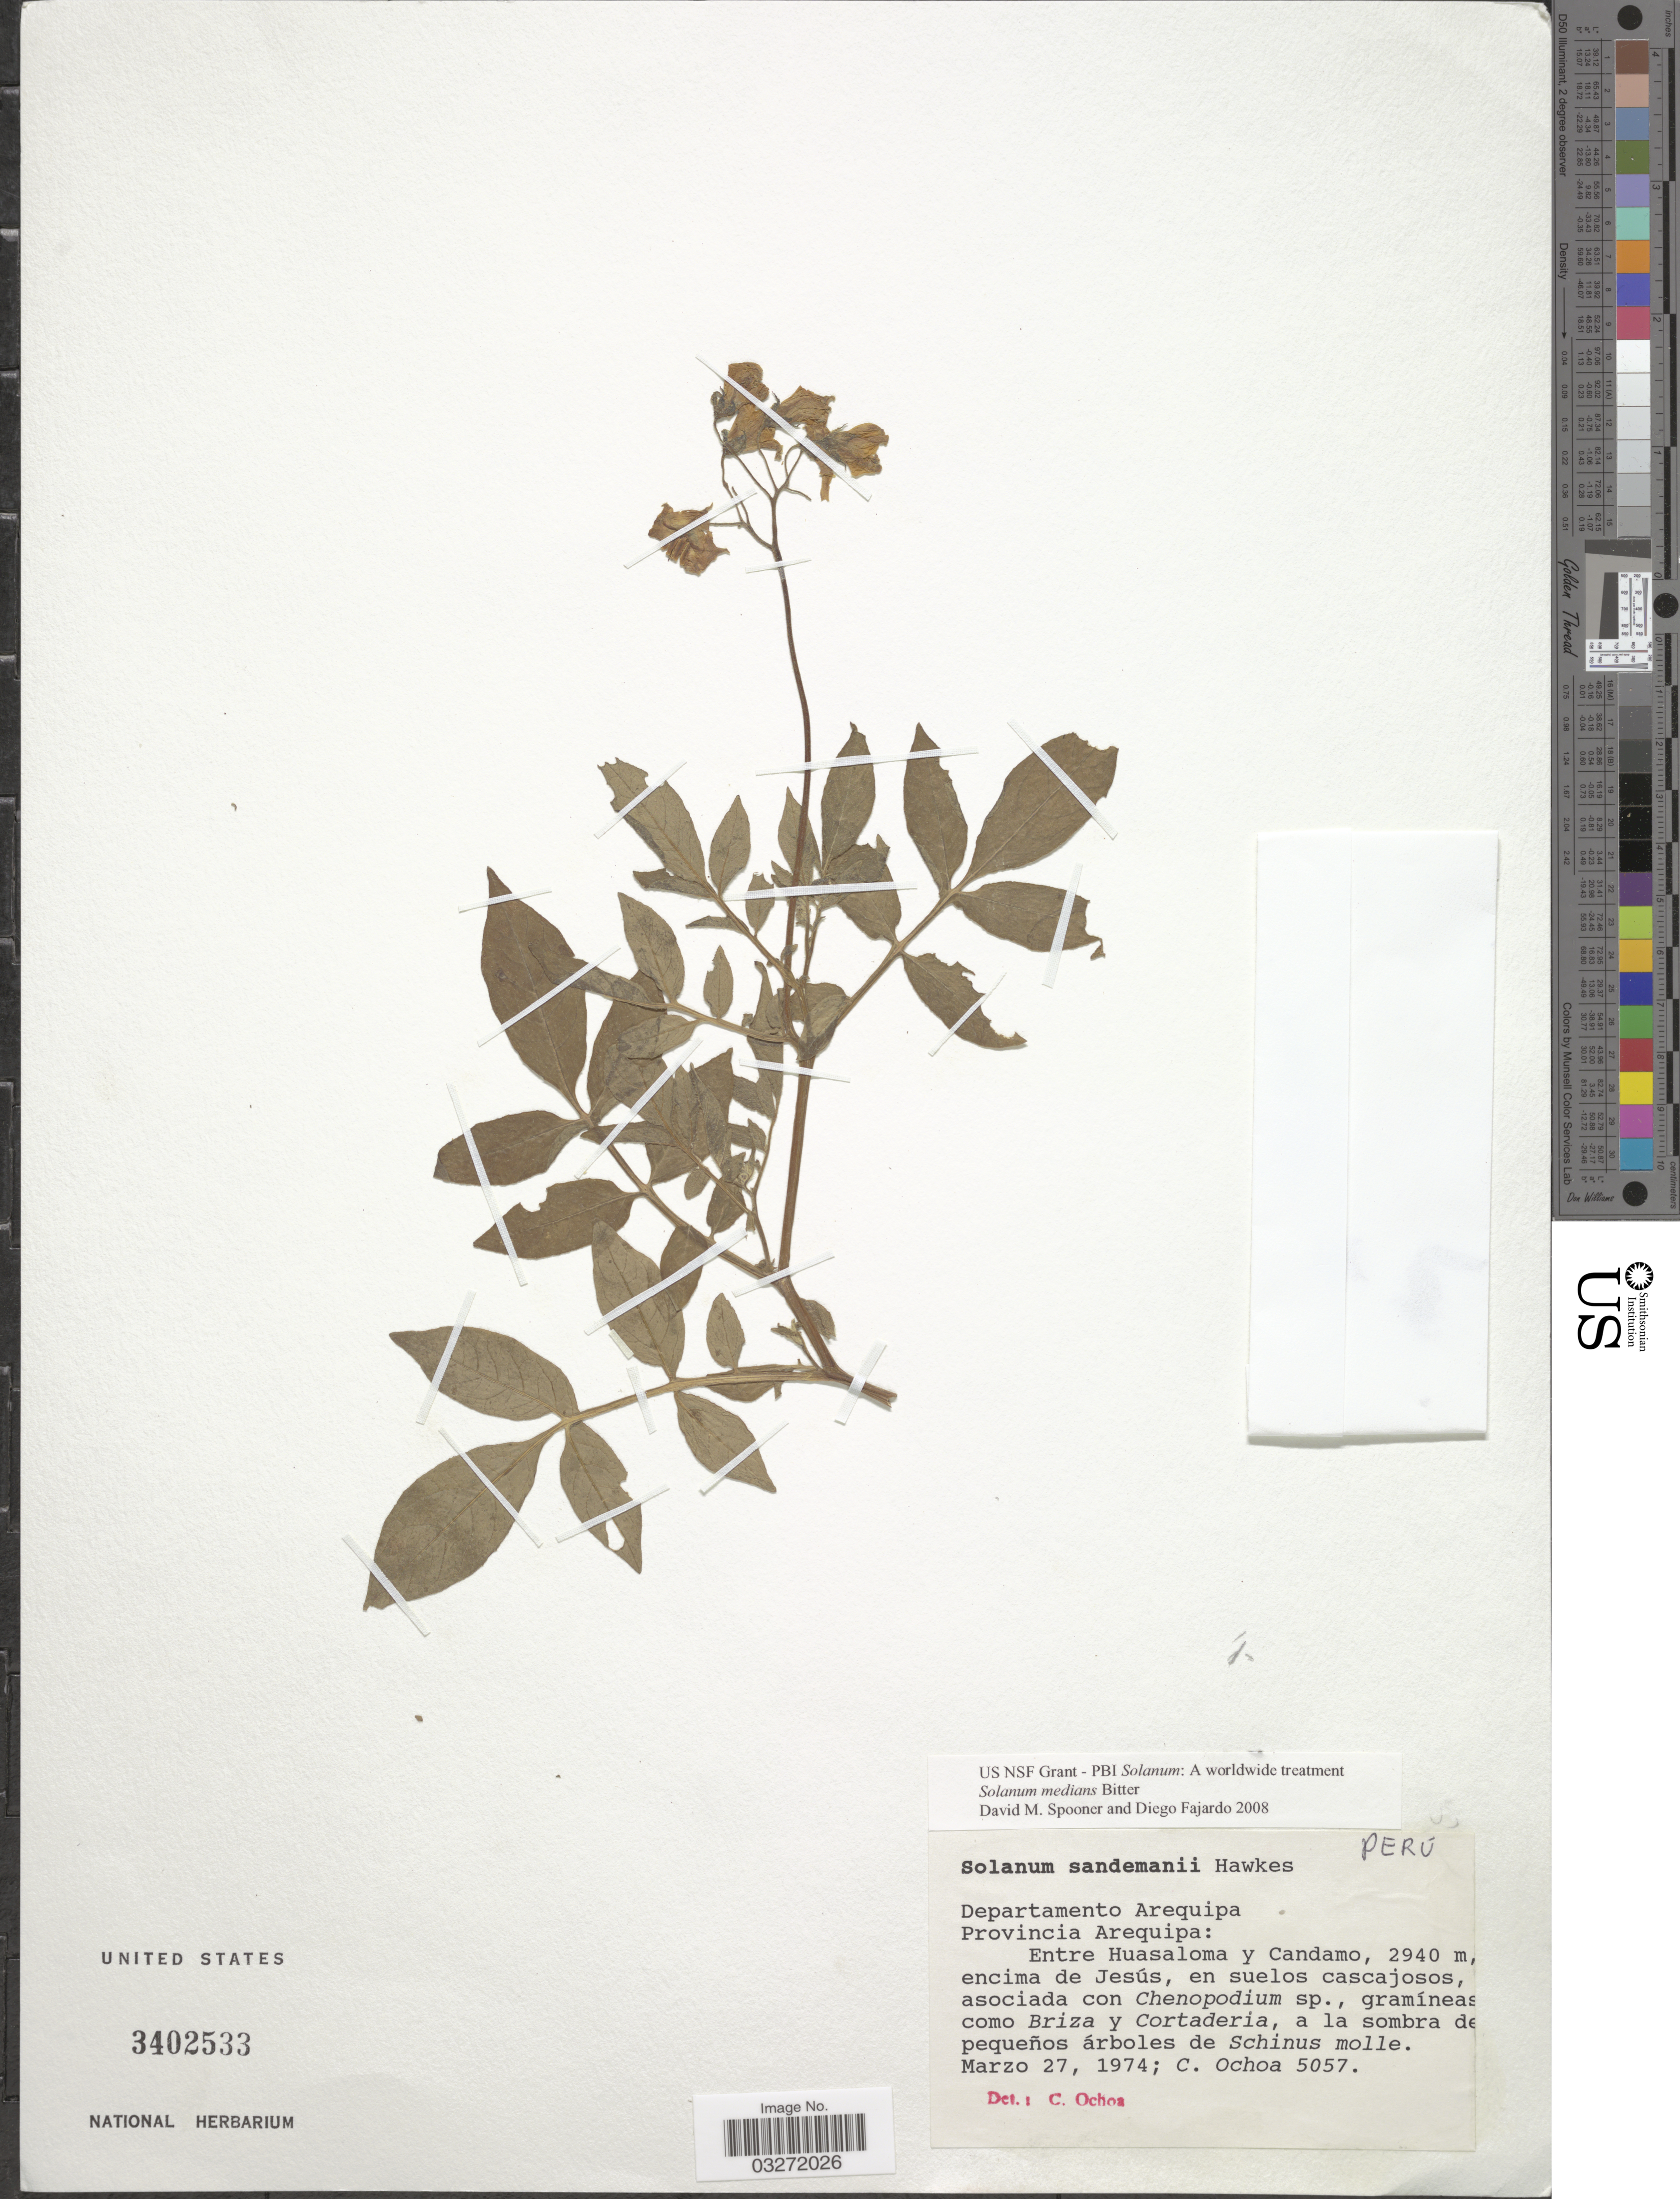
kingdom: Plantae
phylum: Tracheophyta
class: Magnoliopsida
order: Solanales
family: Solanaceae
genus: Solanum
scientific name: Solanum medians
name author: Bitter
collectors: C. Ochoa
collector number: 5057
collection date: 1974-03-27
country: Peru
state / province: Arequipa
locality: Departamento Arequipa. Provincia Arequipa: Entre Huasaloma y Candamo, encima de Jesús, en suelos cascajosos.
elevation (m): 2940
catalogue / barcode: US 3402533